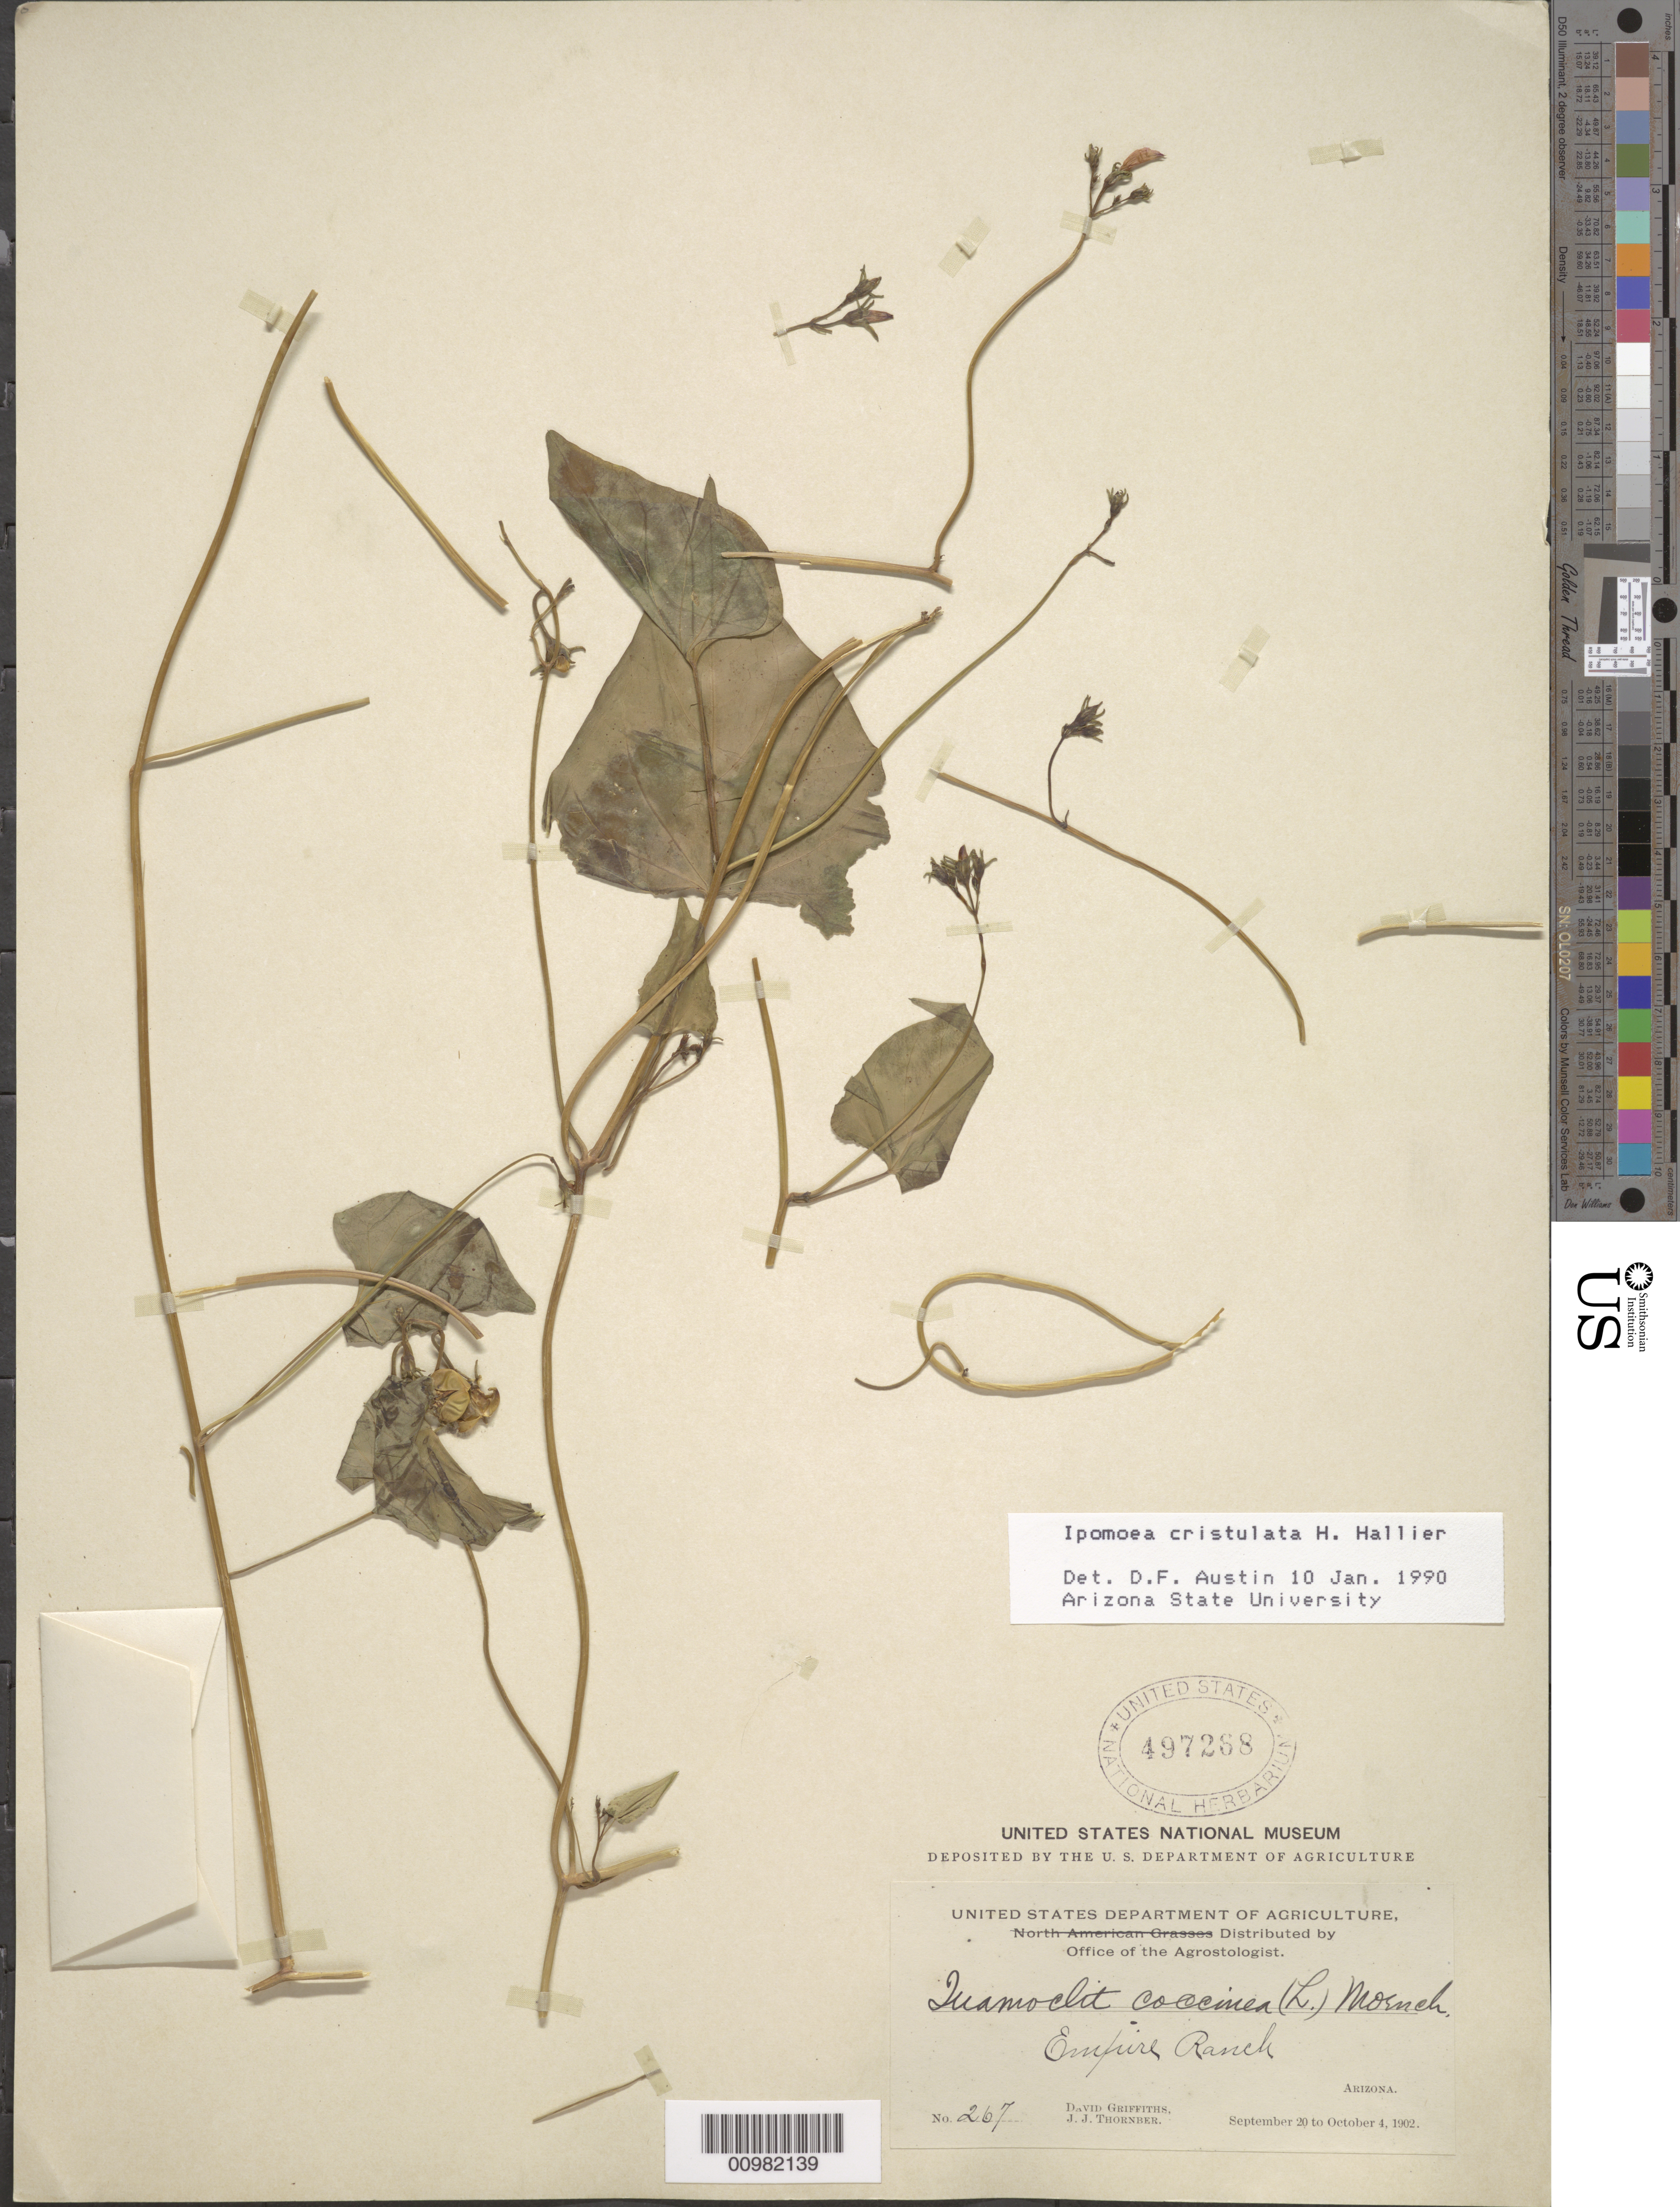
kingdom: Plantae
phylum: Tracheophyta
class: Magnoliopsida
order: Solanales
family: Convolvulaceae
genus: Ipomoea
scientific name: Ipomoea cristulata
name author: Hallier f.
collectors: D. Griffiths & J. Thornber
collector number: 267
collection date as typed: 20 Sep 1902 to 04 Oct 1902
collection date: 1902-09-20/1902-10-04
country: United States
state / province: Arizona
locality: Empire Ranch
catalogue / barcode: US 497268